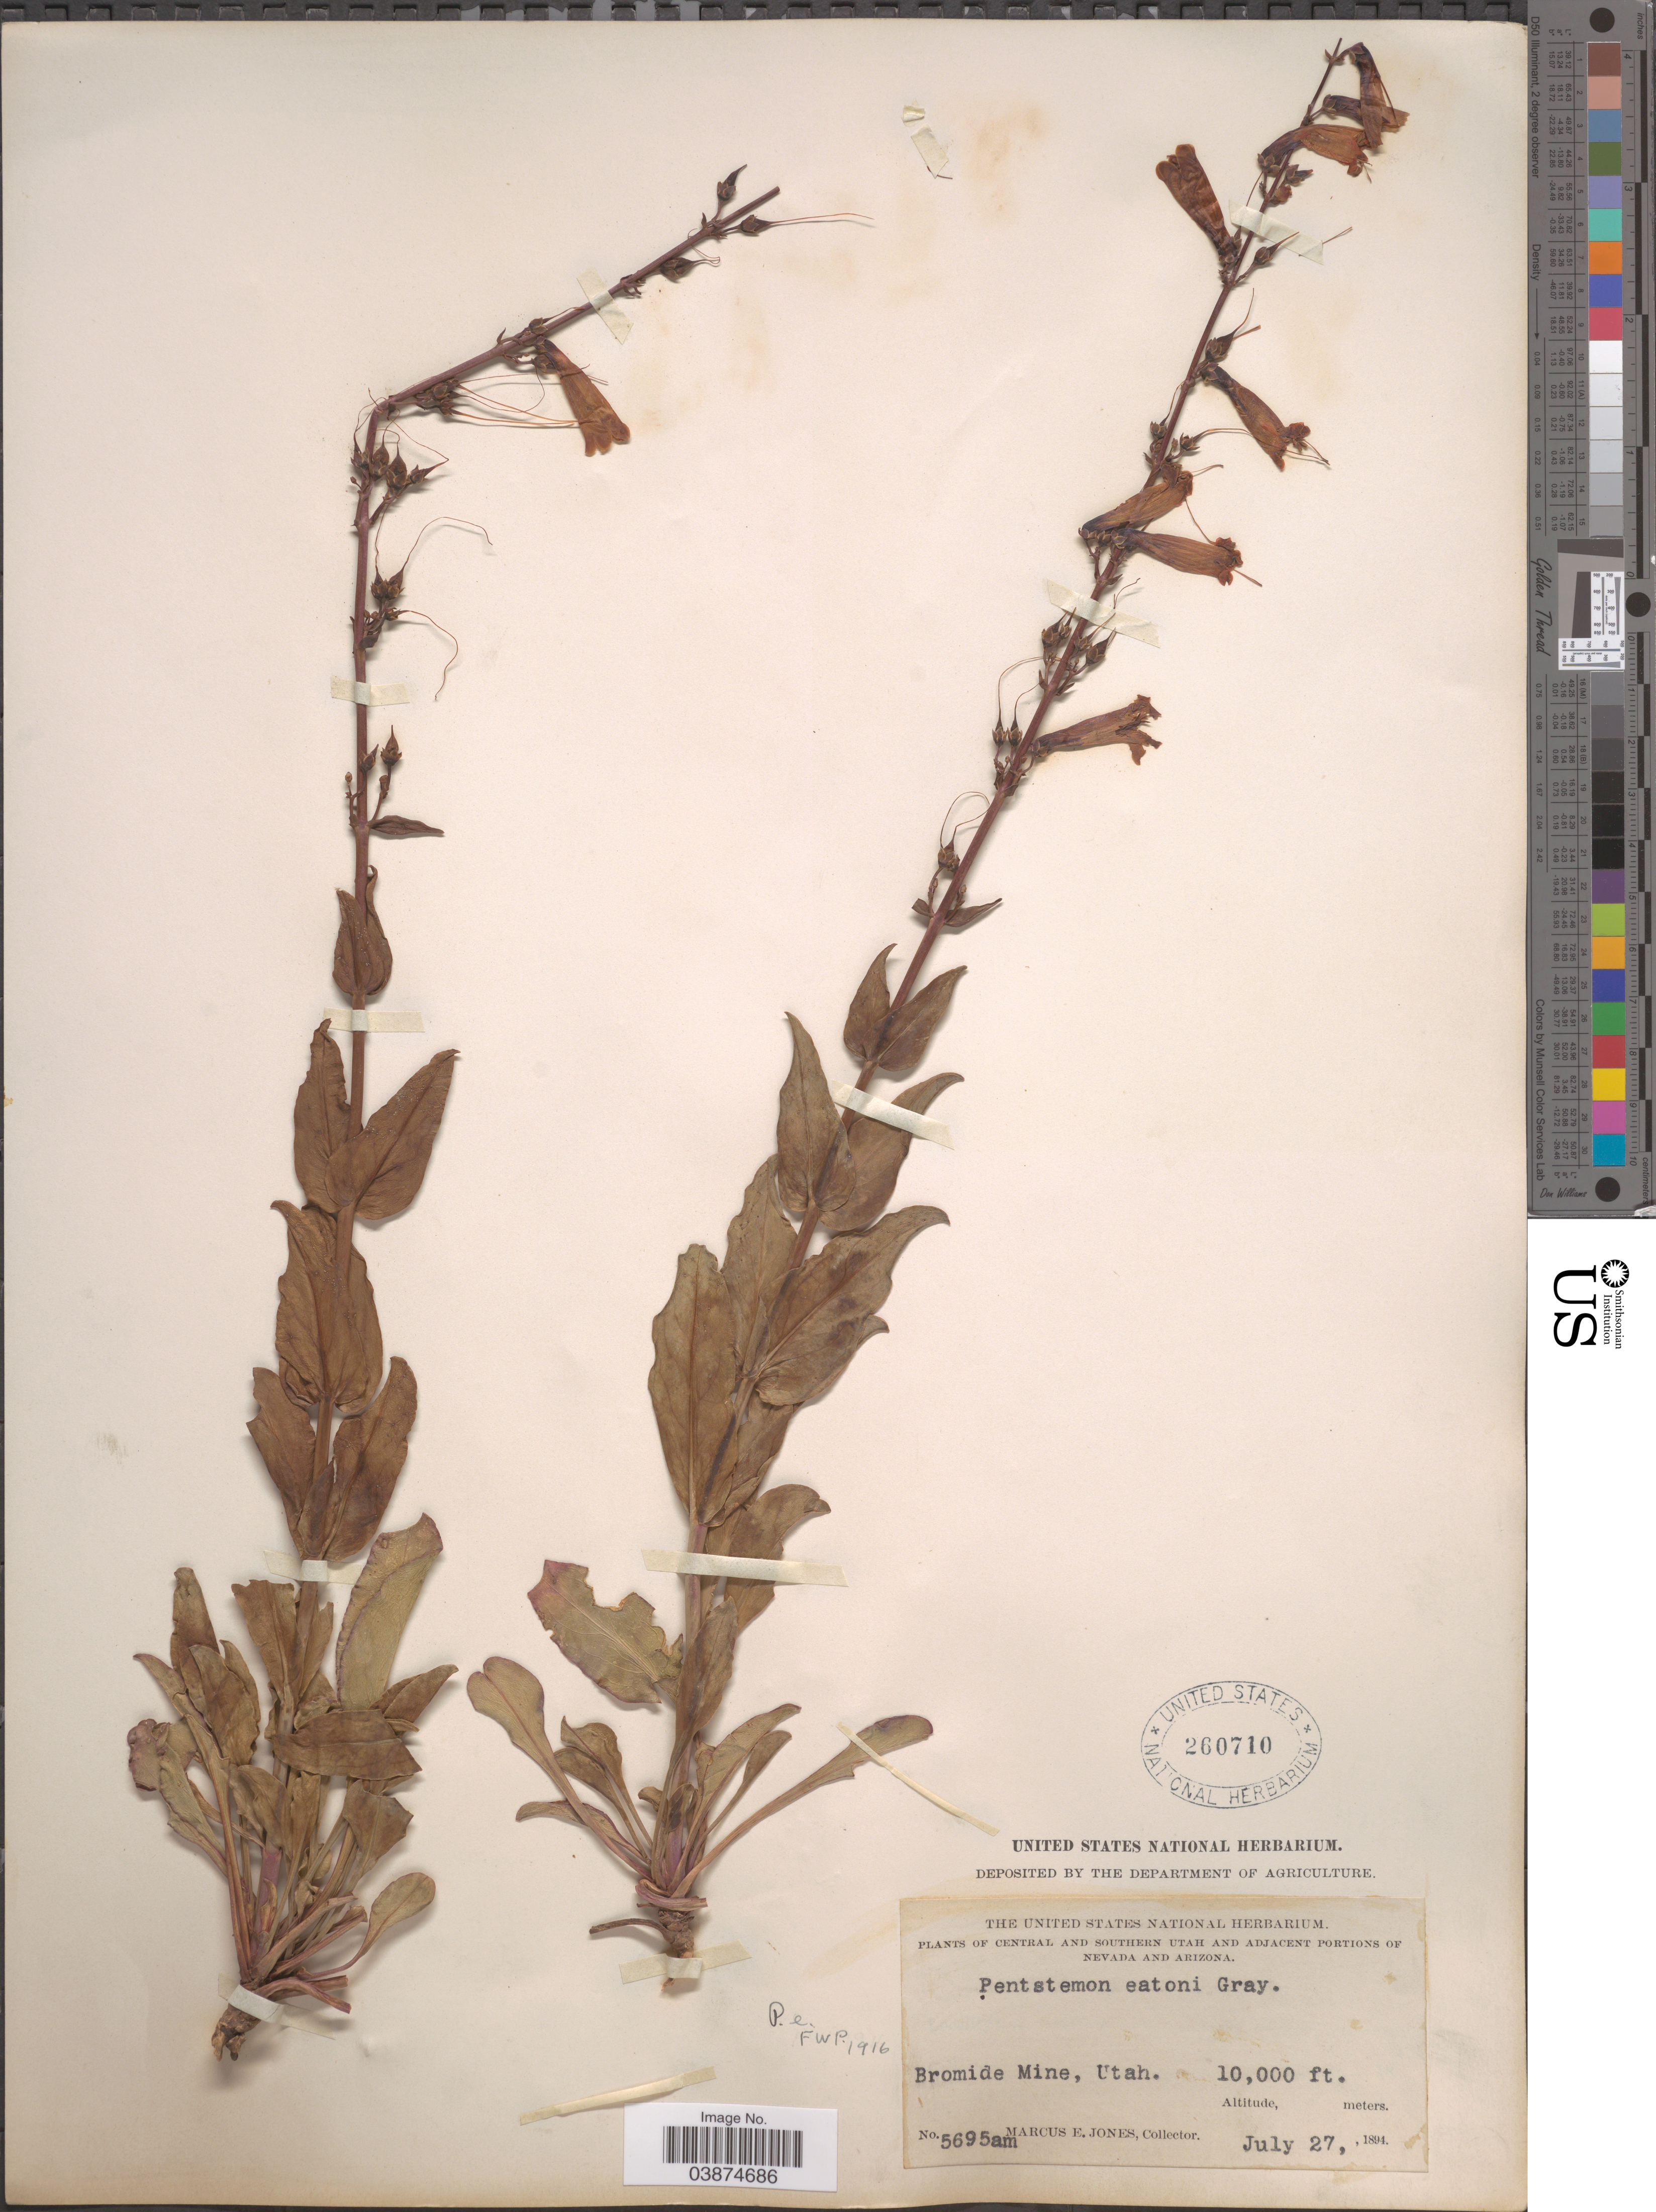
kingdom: Plantae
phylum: Tracheophyta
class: Magnoliopsida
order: Lamiales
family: Plantaginaceae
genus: Penstemon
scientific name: Penstemon eatonii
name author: A. Gray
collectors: M. E. Jones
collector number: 5695am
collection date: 1894-07-27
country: United States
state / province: Utah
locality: Central and Southern Utah. Bromide Mine.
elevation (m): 3048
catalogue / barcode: US 260710